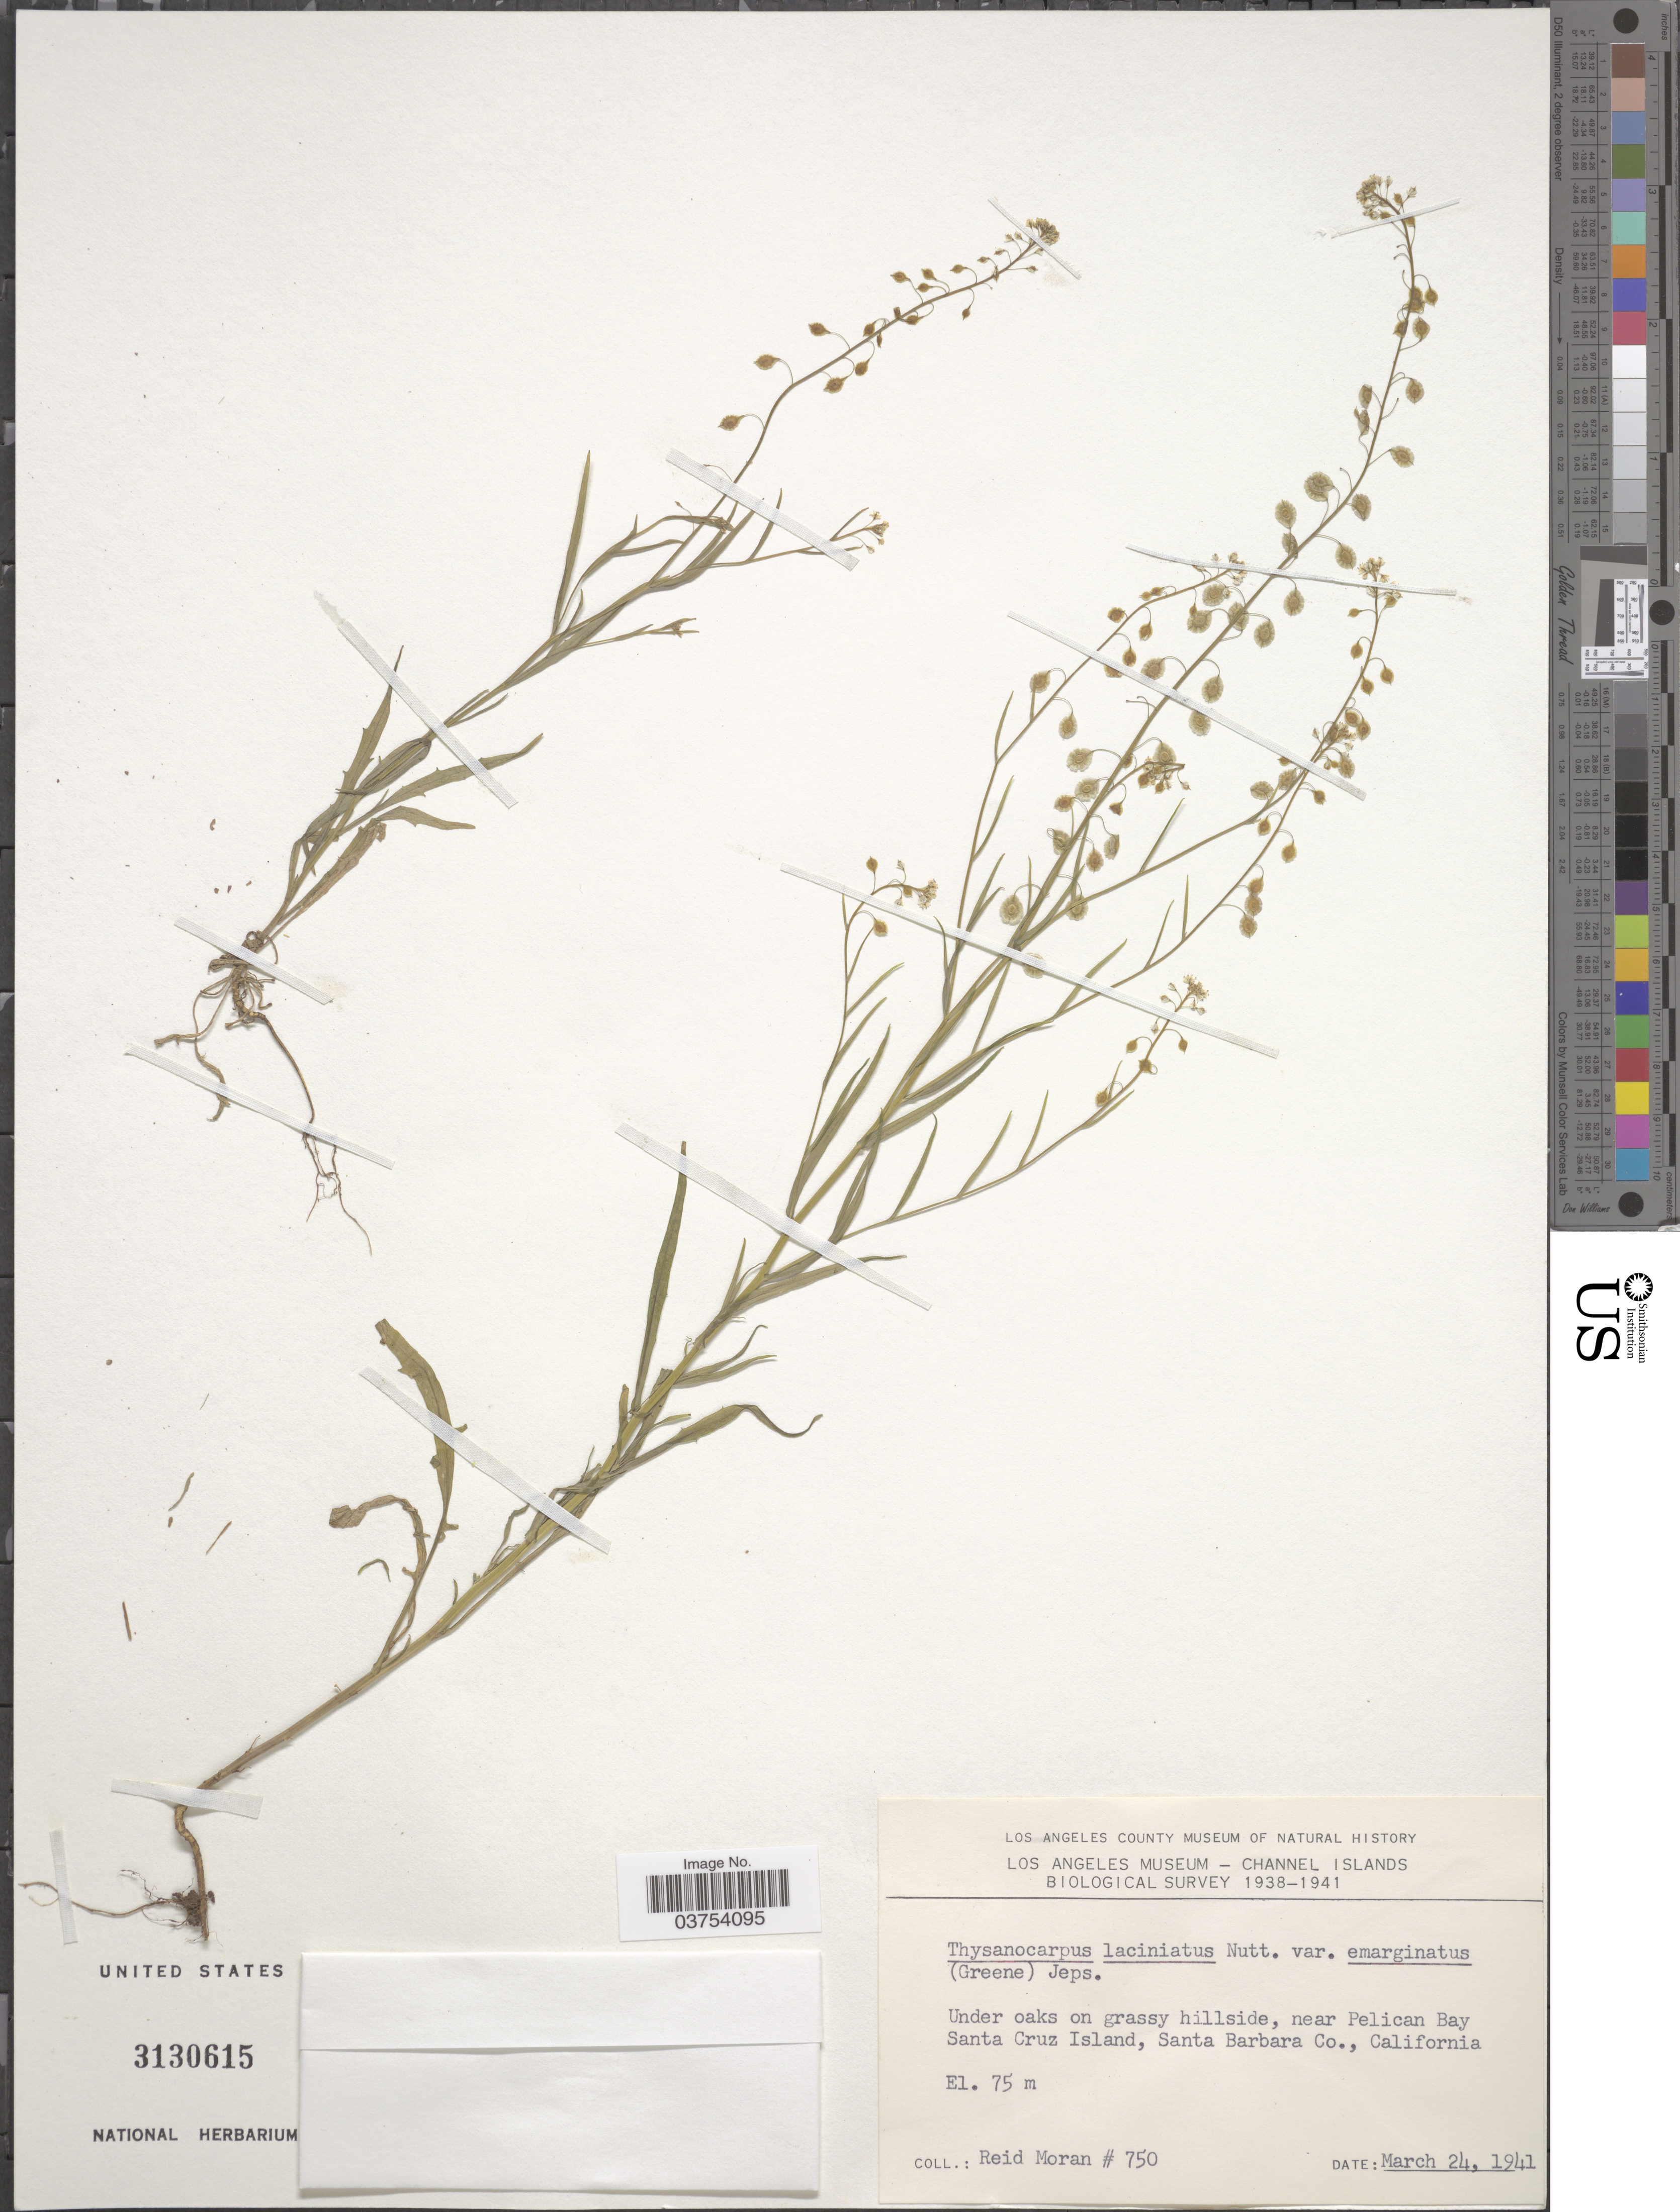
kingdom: Plantae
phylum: Tracheophyta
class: Magnoliopsida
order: Brassicales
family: Brassicaceae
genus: Thysanocarpus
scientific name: Thysanocarpus laciniatus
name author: Nutt. in Torr. & A. Gray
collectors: R. Moran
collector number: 750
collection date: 1941-03-24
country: United States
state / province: California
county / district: Santa Barbara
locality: Near Pelican Bay Santa Cruz Island, Santa Barbara Co.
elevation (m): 75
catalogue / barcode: US 3130615